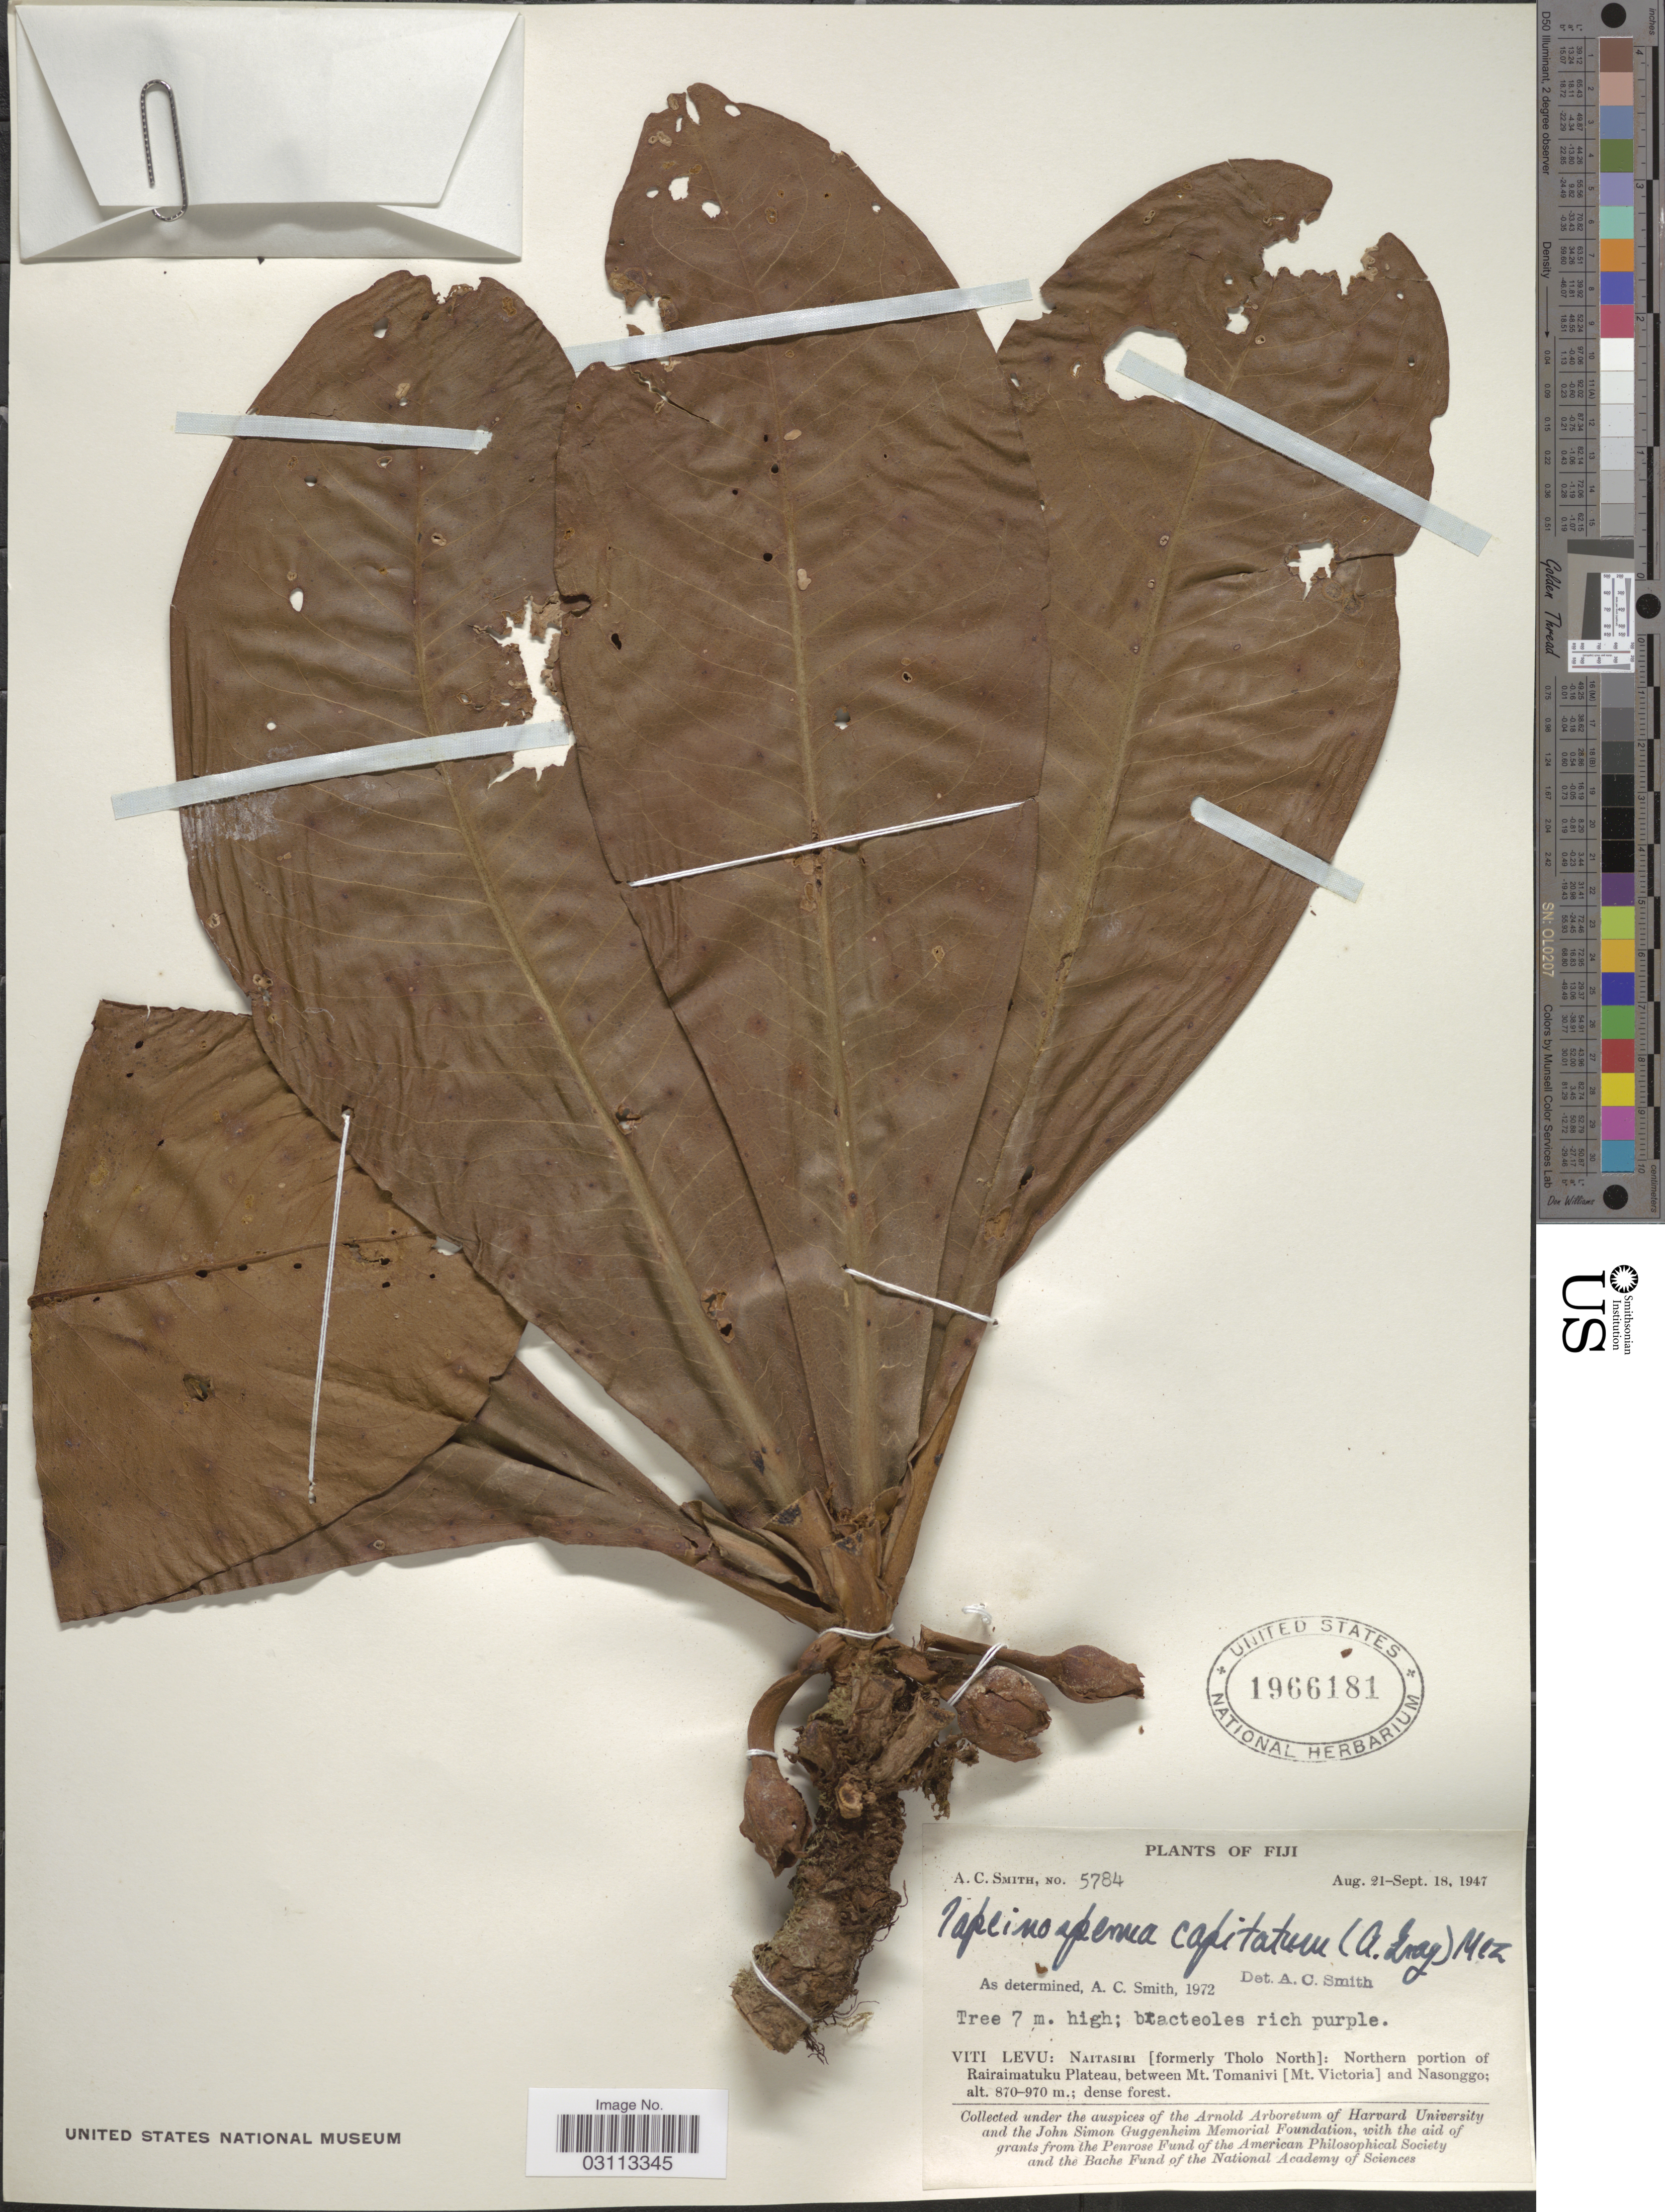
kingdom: Plantae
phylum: Tracheophyta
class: Magnoliopsida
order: Ericales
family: Primulaceae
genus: Tapeinosperma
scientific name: Tapeinosperma capitatum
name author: (A. Gray) Mez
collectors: A. C. Smith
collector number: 5784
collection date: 1947-08-21/1947-09-18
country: Fiji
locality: Viti Levu: Naitasiri [formerly Tholo North]: Northern portion of Rairaimatuku Plateau, between Mt. Tomanivi [Mt. Victoria] and Nasonggo.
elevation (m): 870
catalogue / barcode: US 1966181